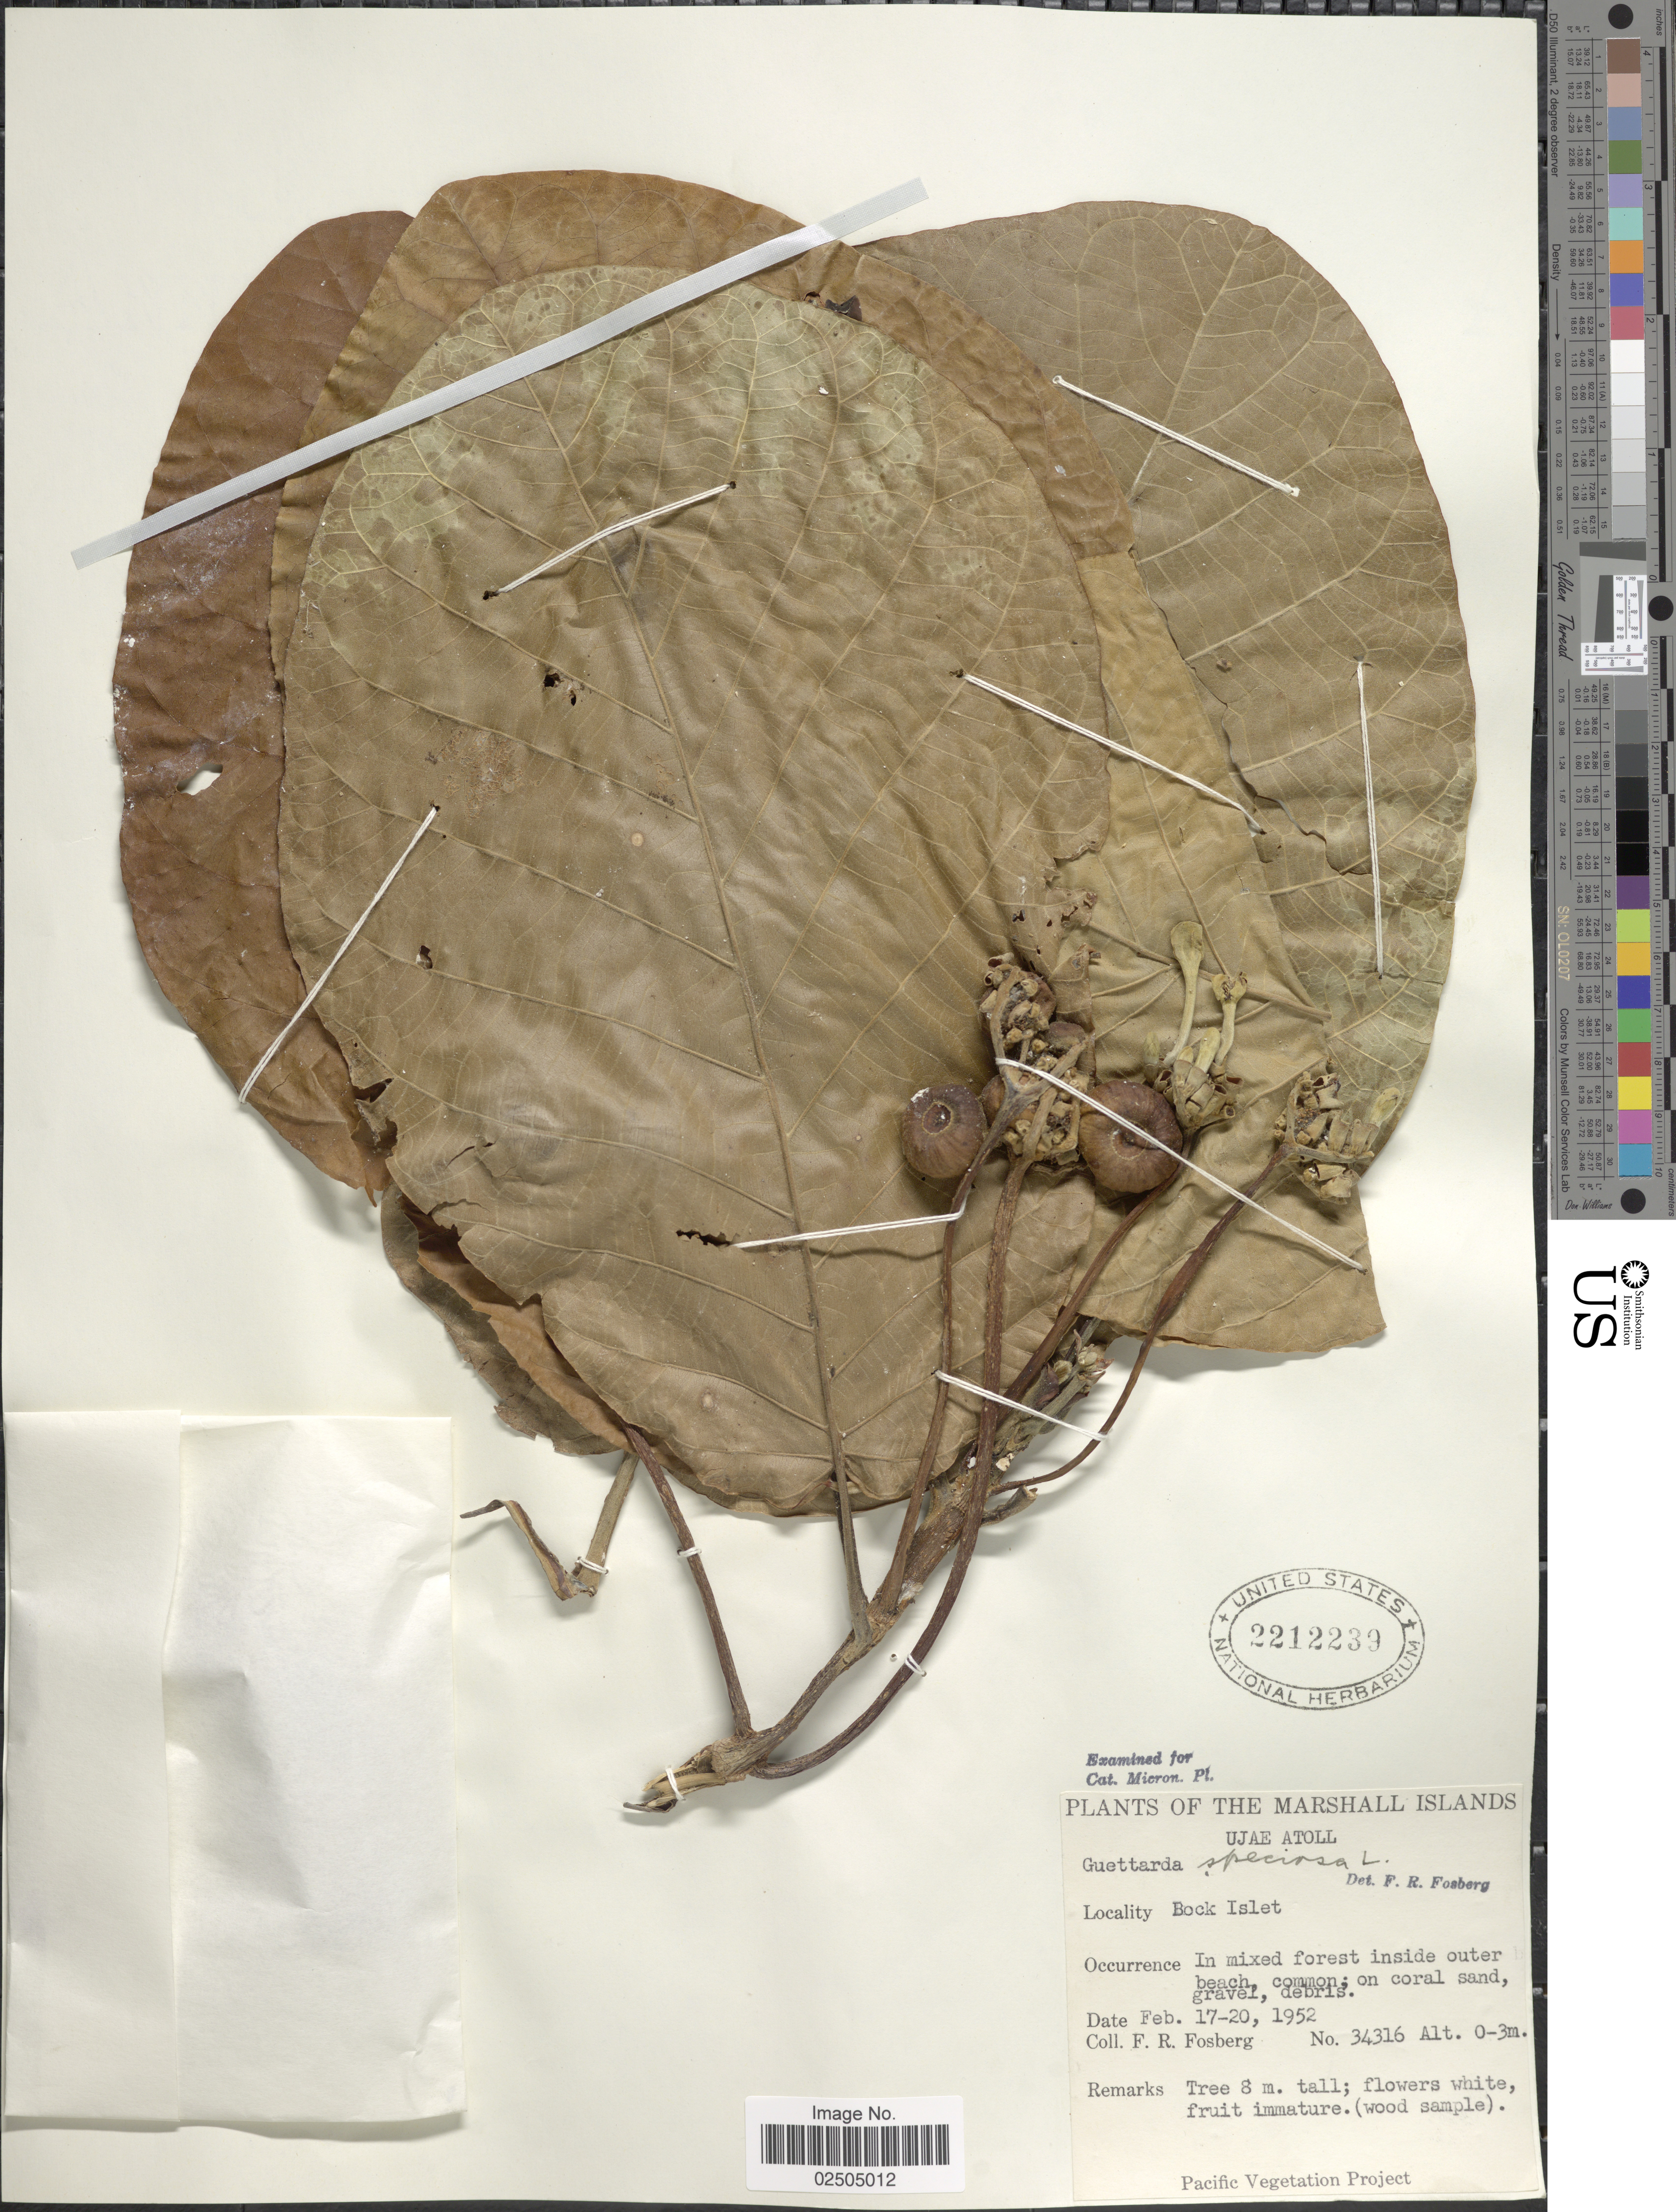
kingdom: Plantae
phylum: Tracheophyta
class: Magnoliopsida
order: Gentianales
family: Rubiaceae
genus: Guettarda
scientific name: Guettarda speciosa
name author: L.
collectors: F. R. Fosberg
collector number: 34316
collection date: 1952-02-17/1952-02-20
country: Marshall Islands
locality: The Marshall Islands, Ujae Atoll, Bock Islet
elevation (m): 0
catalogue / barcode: US 2212239